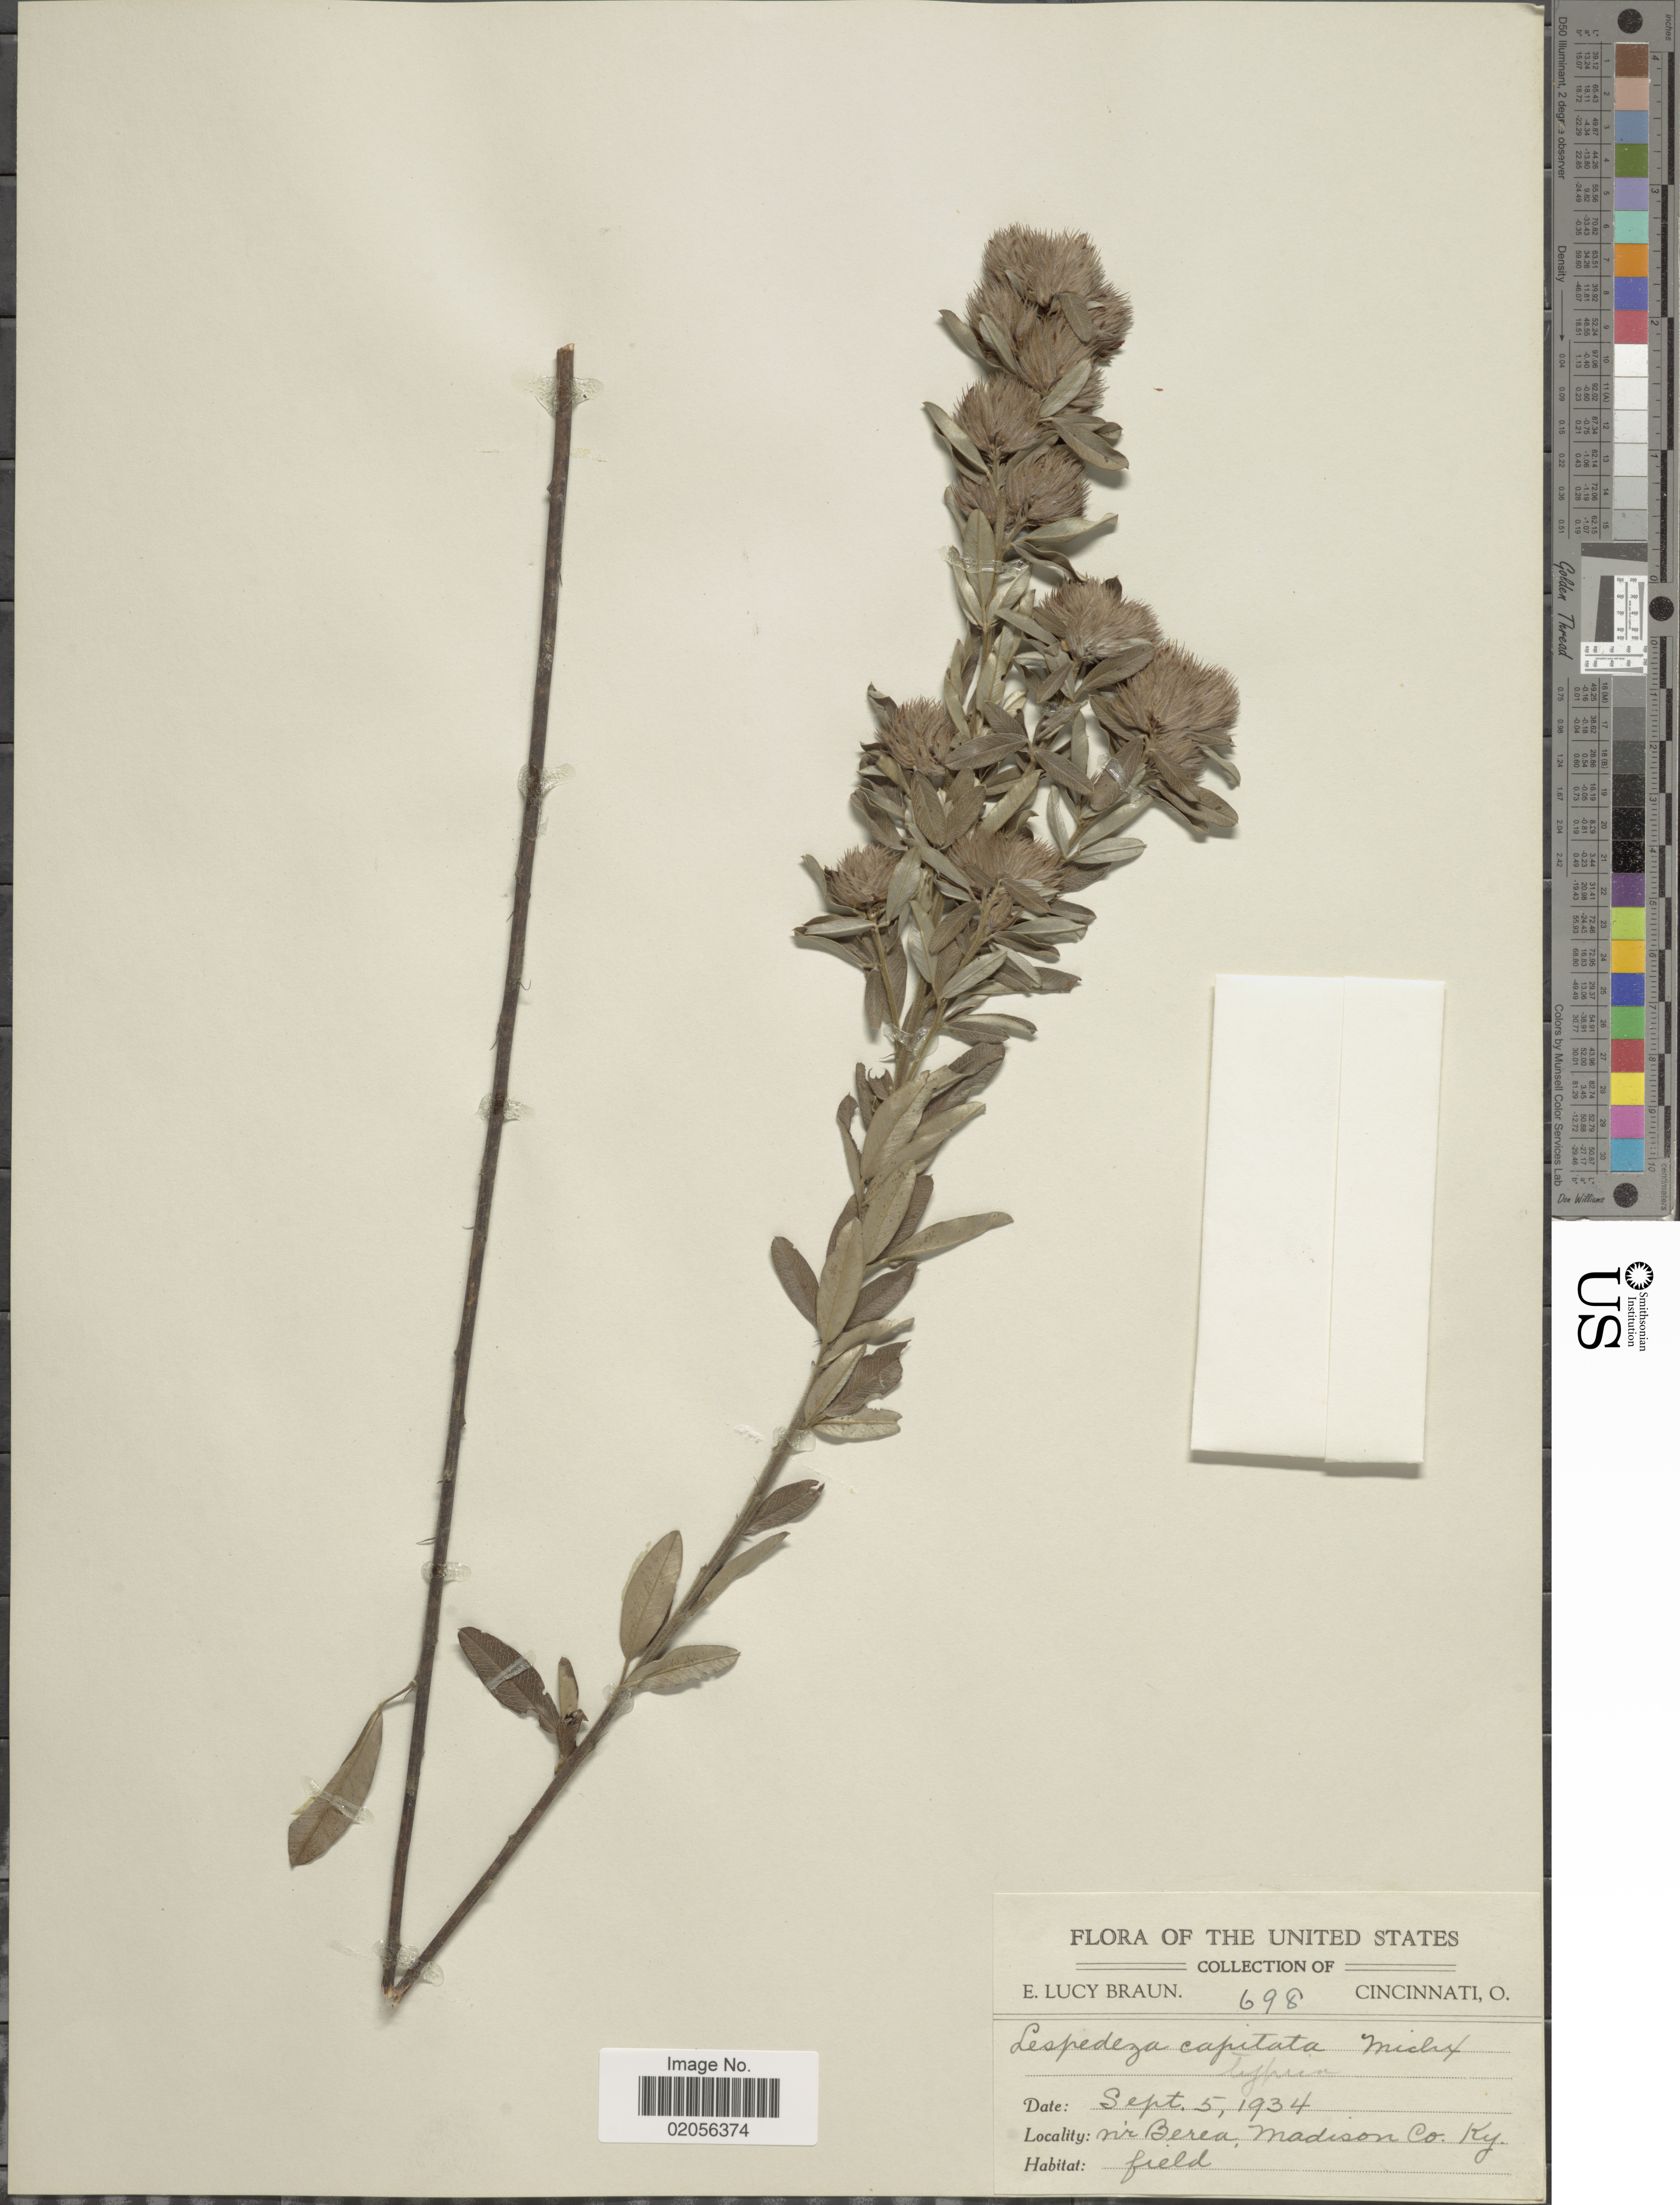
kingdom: Plantae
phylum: Tracheophyta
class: Magnoliopsida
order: Fabales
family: Fabaceae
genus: Lespedeza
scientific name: Lespedeza capitata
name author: Michx.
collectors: E. L. Braun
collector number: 698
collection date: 1934-09-05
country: United States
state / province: Kentucky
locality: Nr Berea, Madison Co.